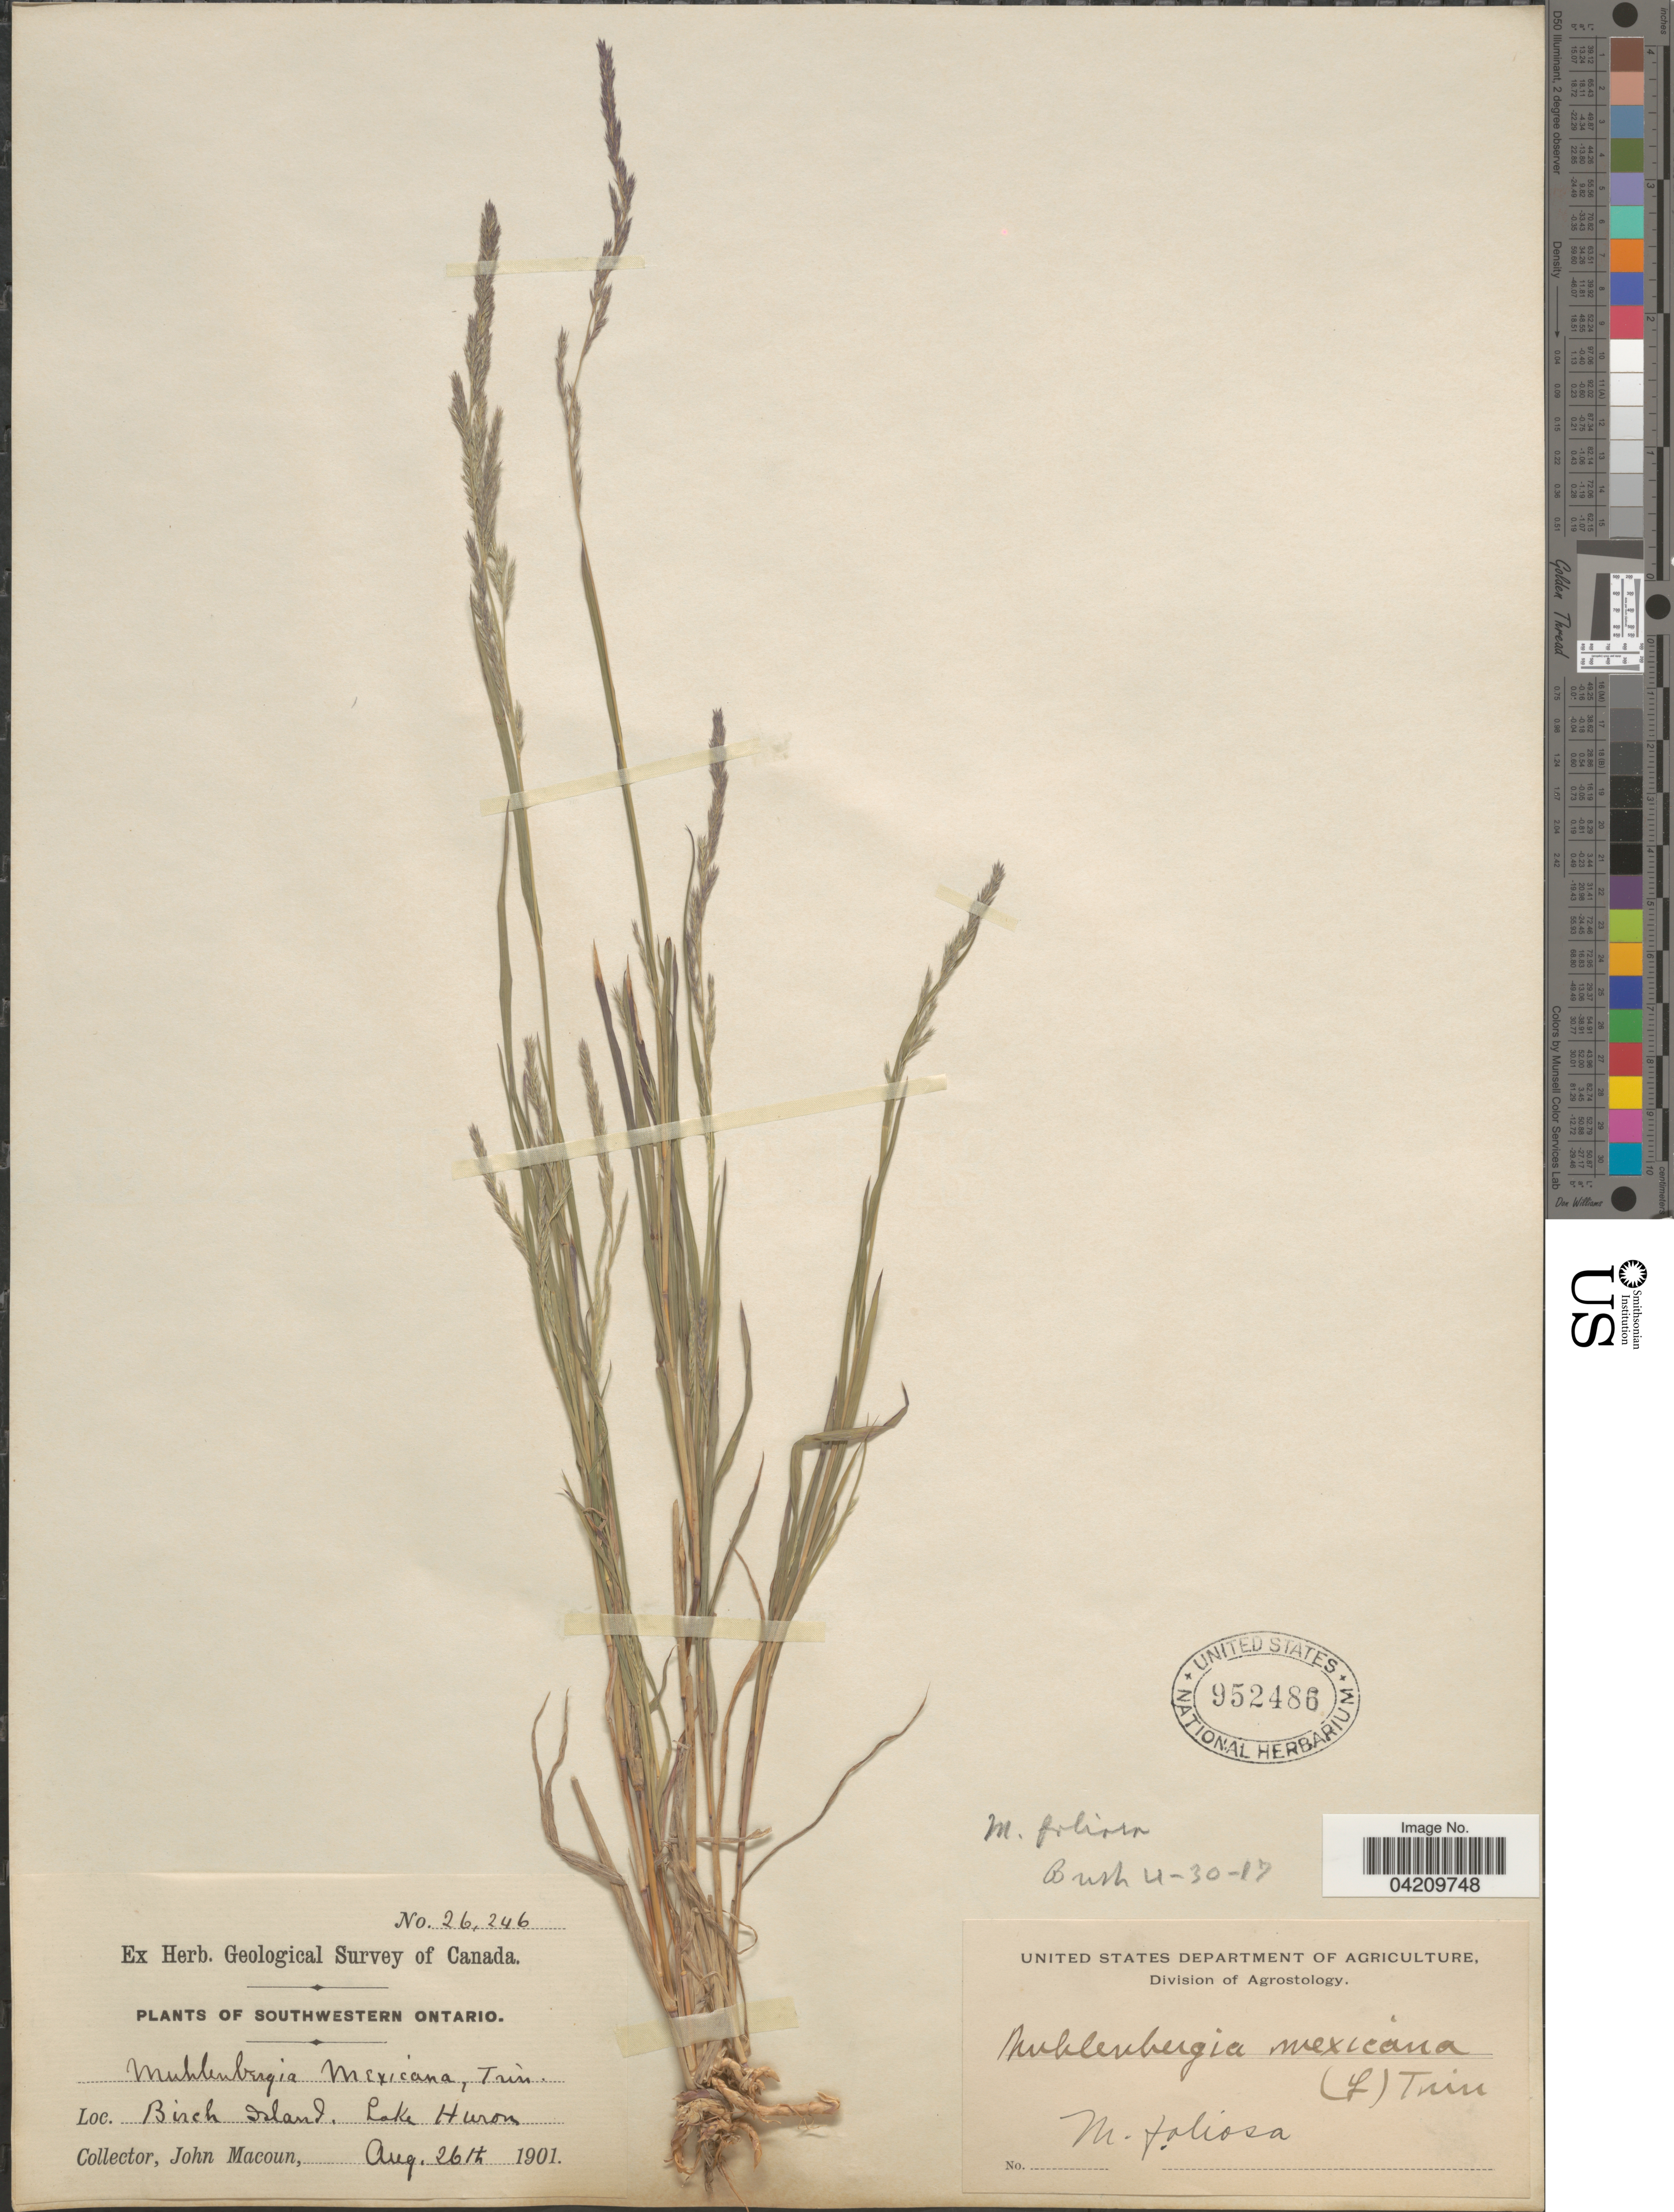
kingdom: Plantae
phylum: Tracheophyta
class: Liliopsida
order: Poales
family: Poaceae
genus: Muhlenbergia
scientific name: Muhlenbergia mexicana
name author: (L.) Trin.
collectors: J. Macoun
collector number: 26246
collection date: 1901-08-26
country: Canada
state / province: Ontario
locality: Geological Survey of Canada. Southwestern Ontario. Birch Island. Lake Huron.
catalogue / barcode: US 952486